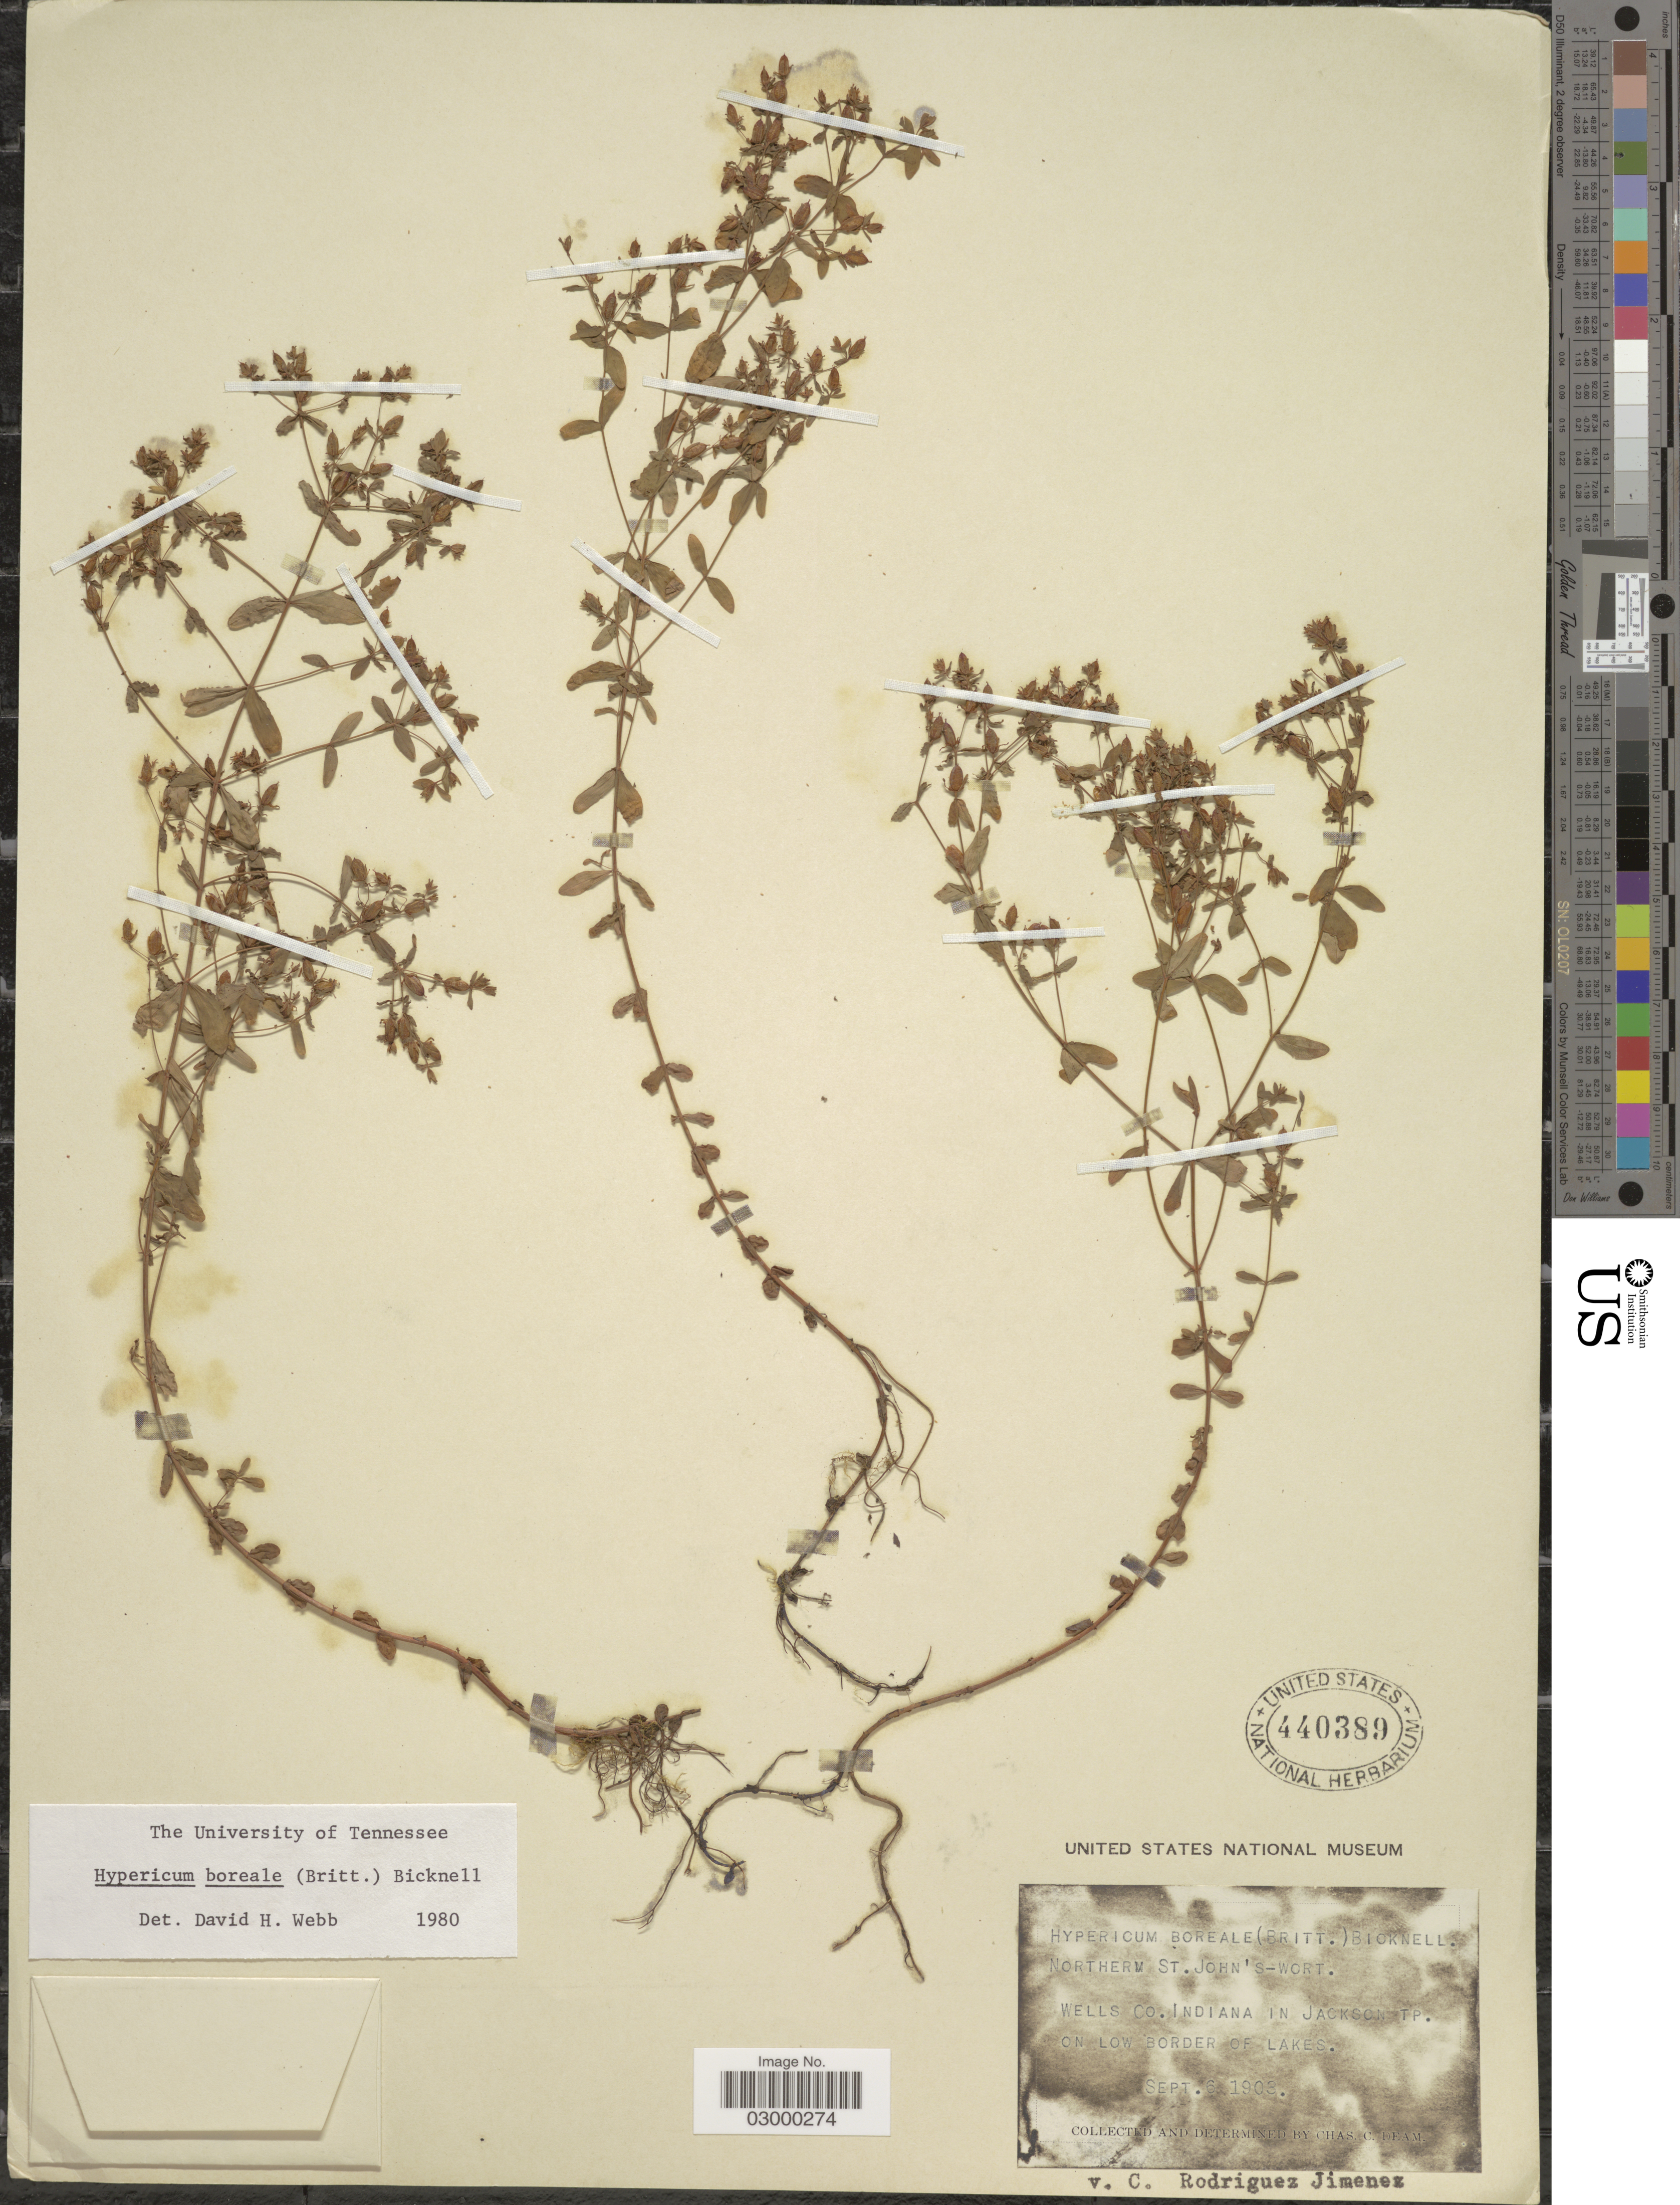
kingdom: Plantae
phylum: Tracheophyta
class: Magnoliopsida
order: Malpighiales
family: Hypericaceae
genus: Hypericum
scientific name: Hypericum boreale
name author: (Britton) E.P. Bicknell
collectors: C. Deam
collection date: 1903-09-06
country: United States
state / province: Indiana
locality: Northern St. John's -Wort, Wells Co. Indiana in Jackson TP. on Low Border of Lakes.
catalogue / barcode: US 440389